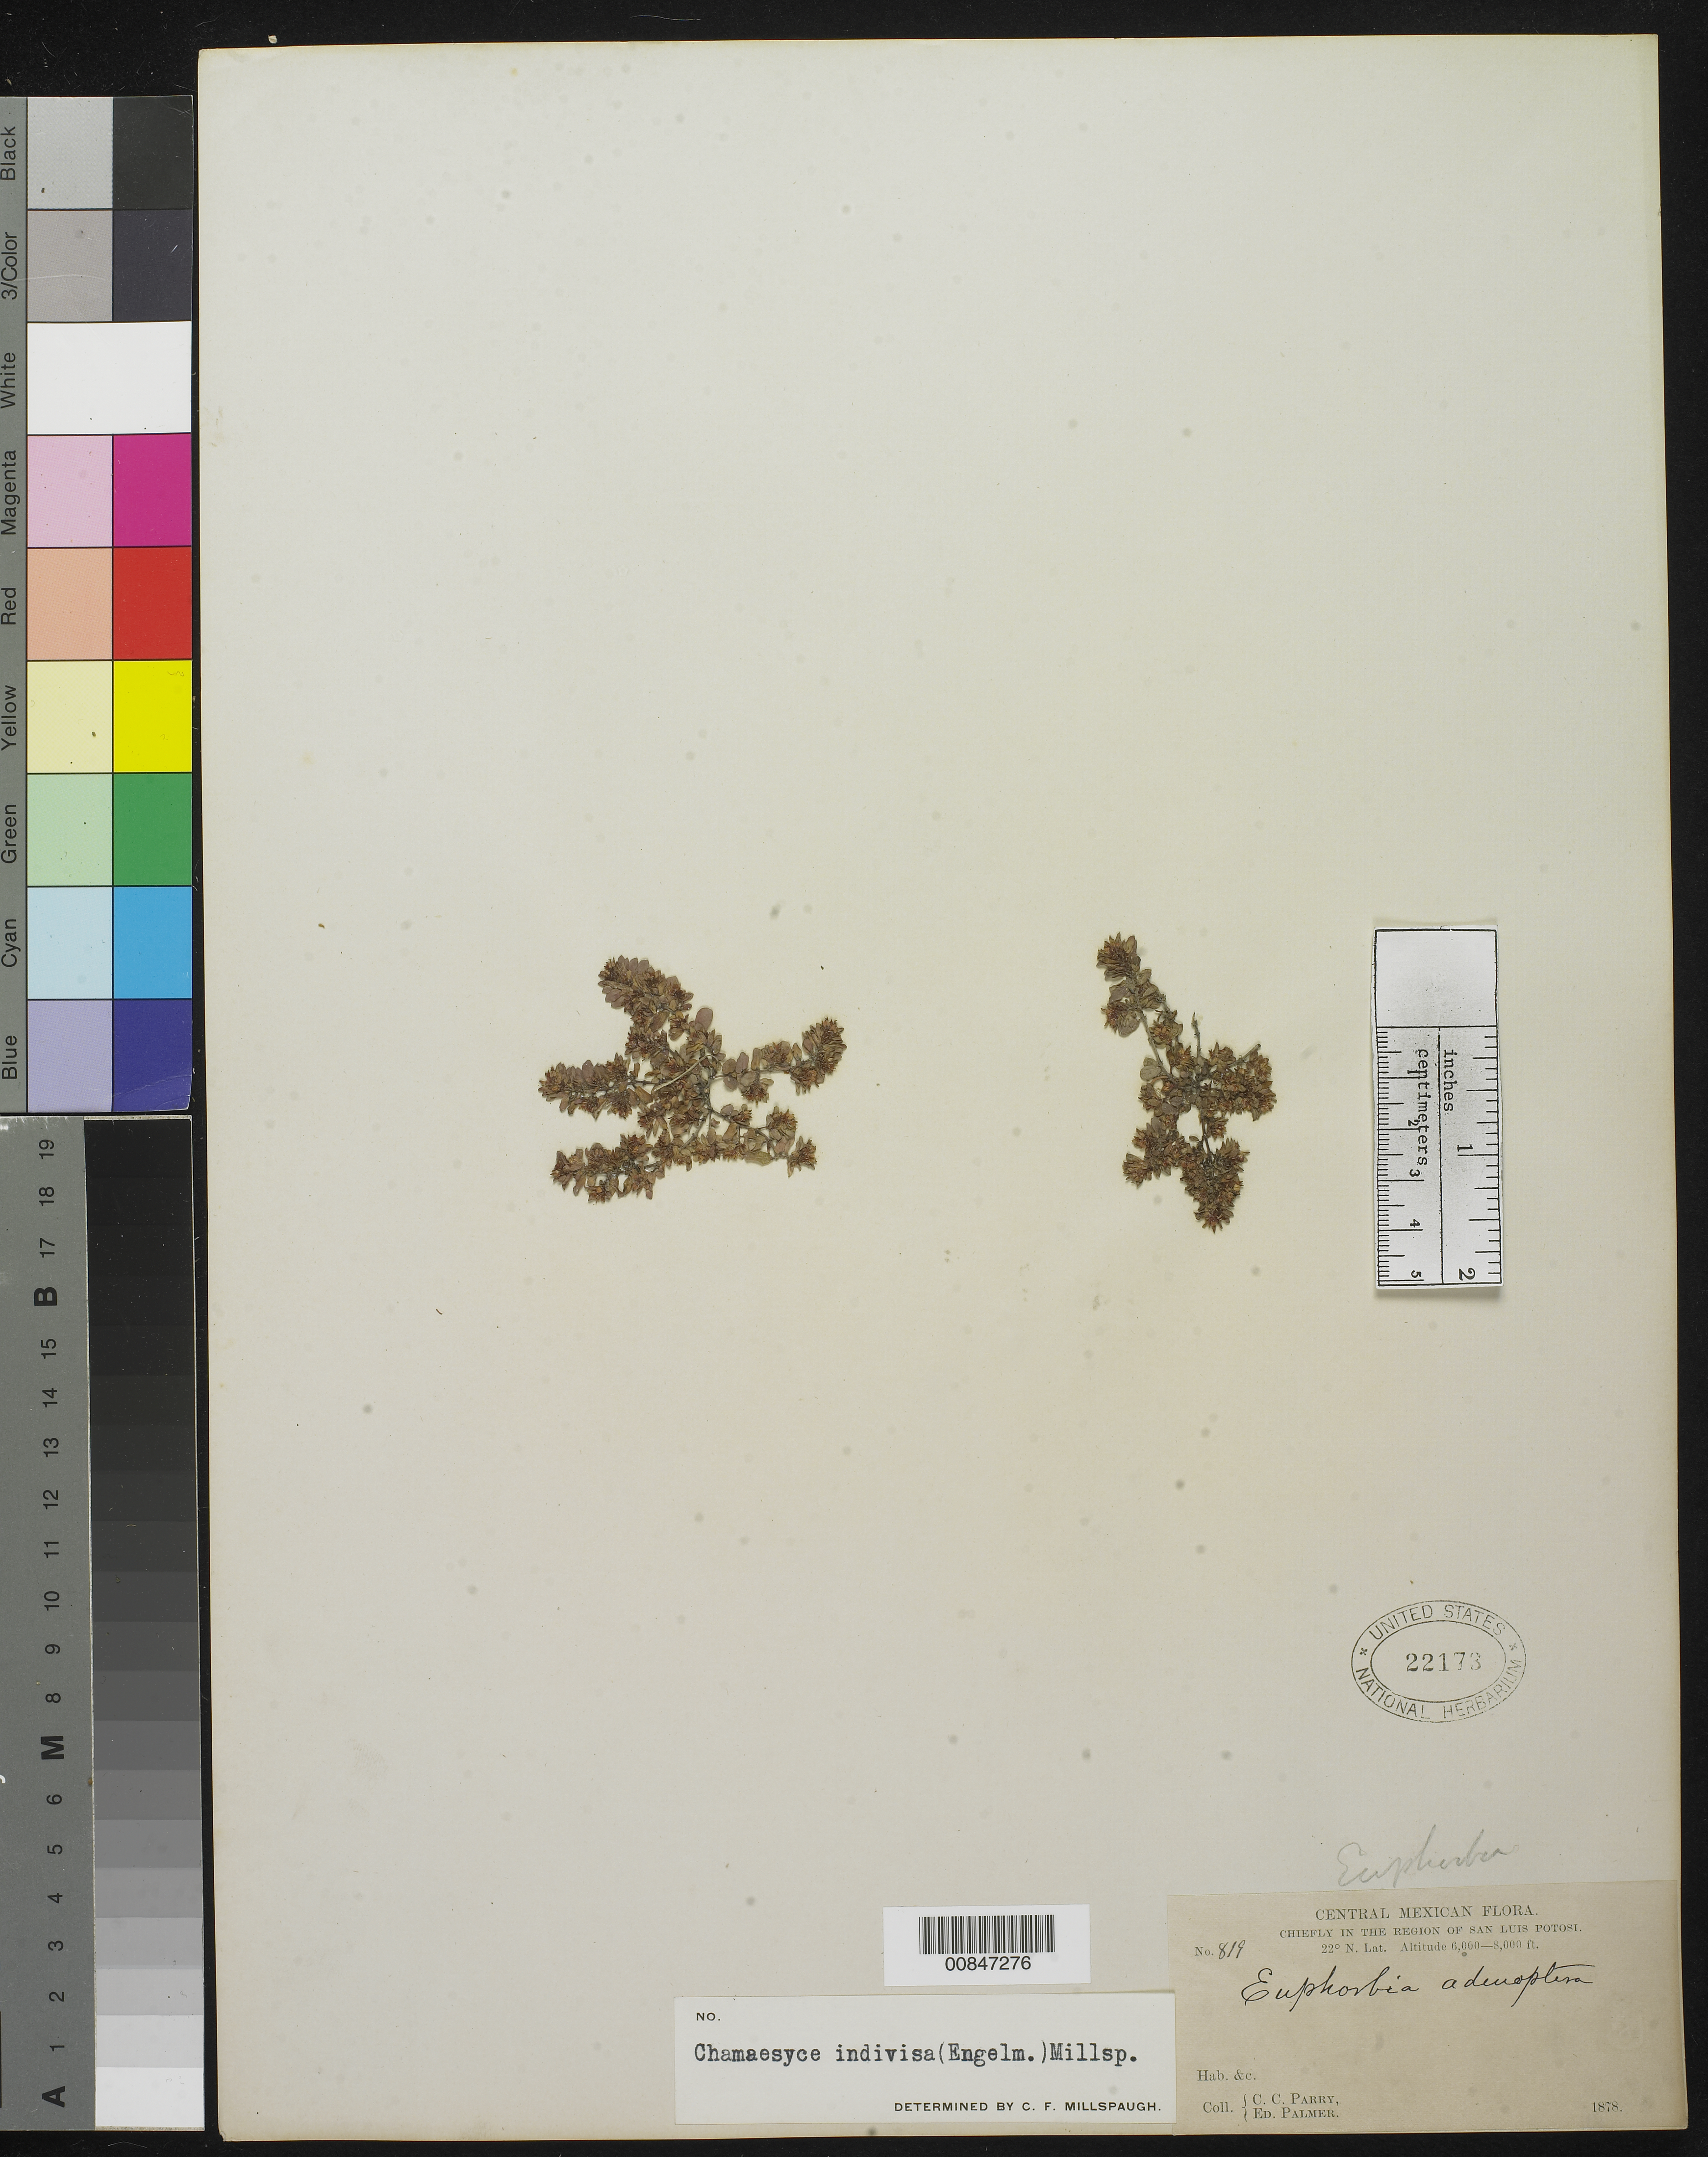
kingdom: Plantae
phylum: Tracheophyta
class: Magnoliopsida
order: Malpighiales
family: Euphorbiaceae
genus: Euphorbia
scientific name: Euphorbia indivisa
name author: (Engelm.) Tidestr.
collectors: C. C. Parry & E. Palmer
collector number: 819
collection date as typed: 1878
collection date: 1878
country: Mexico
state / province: San Luis Potosí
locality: Chiefly in the region of San Luis Potosí.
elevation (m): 1829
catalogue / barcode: US 22173